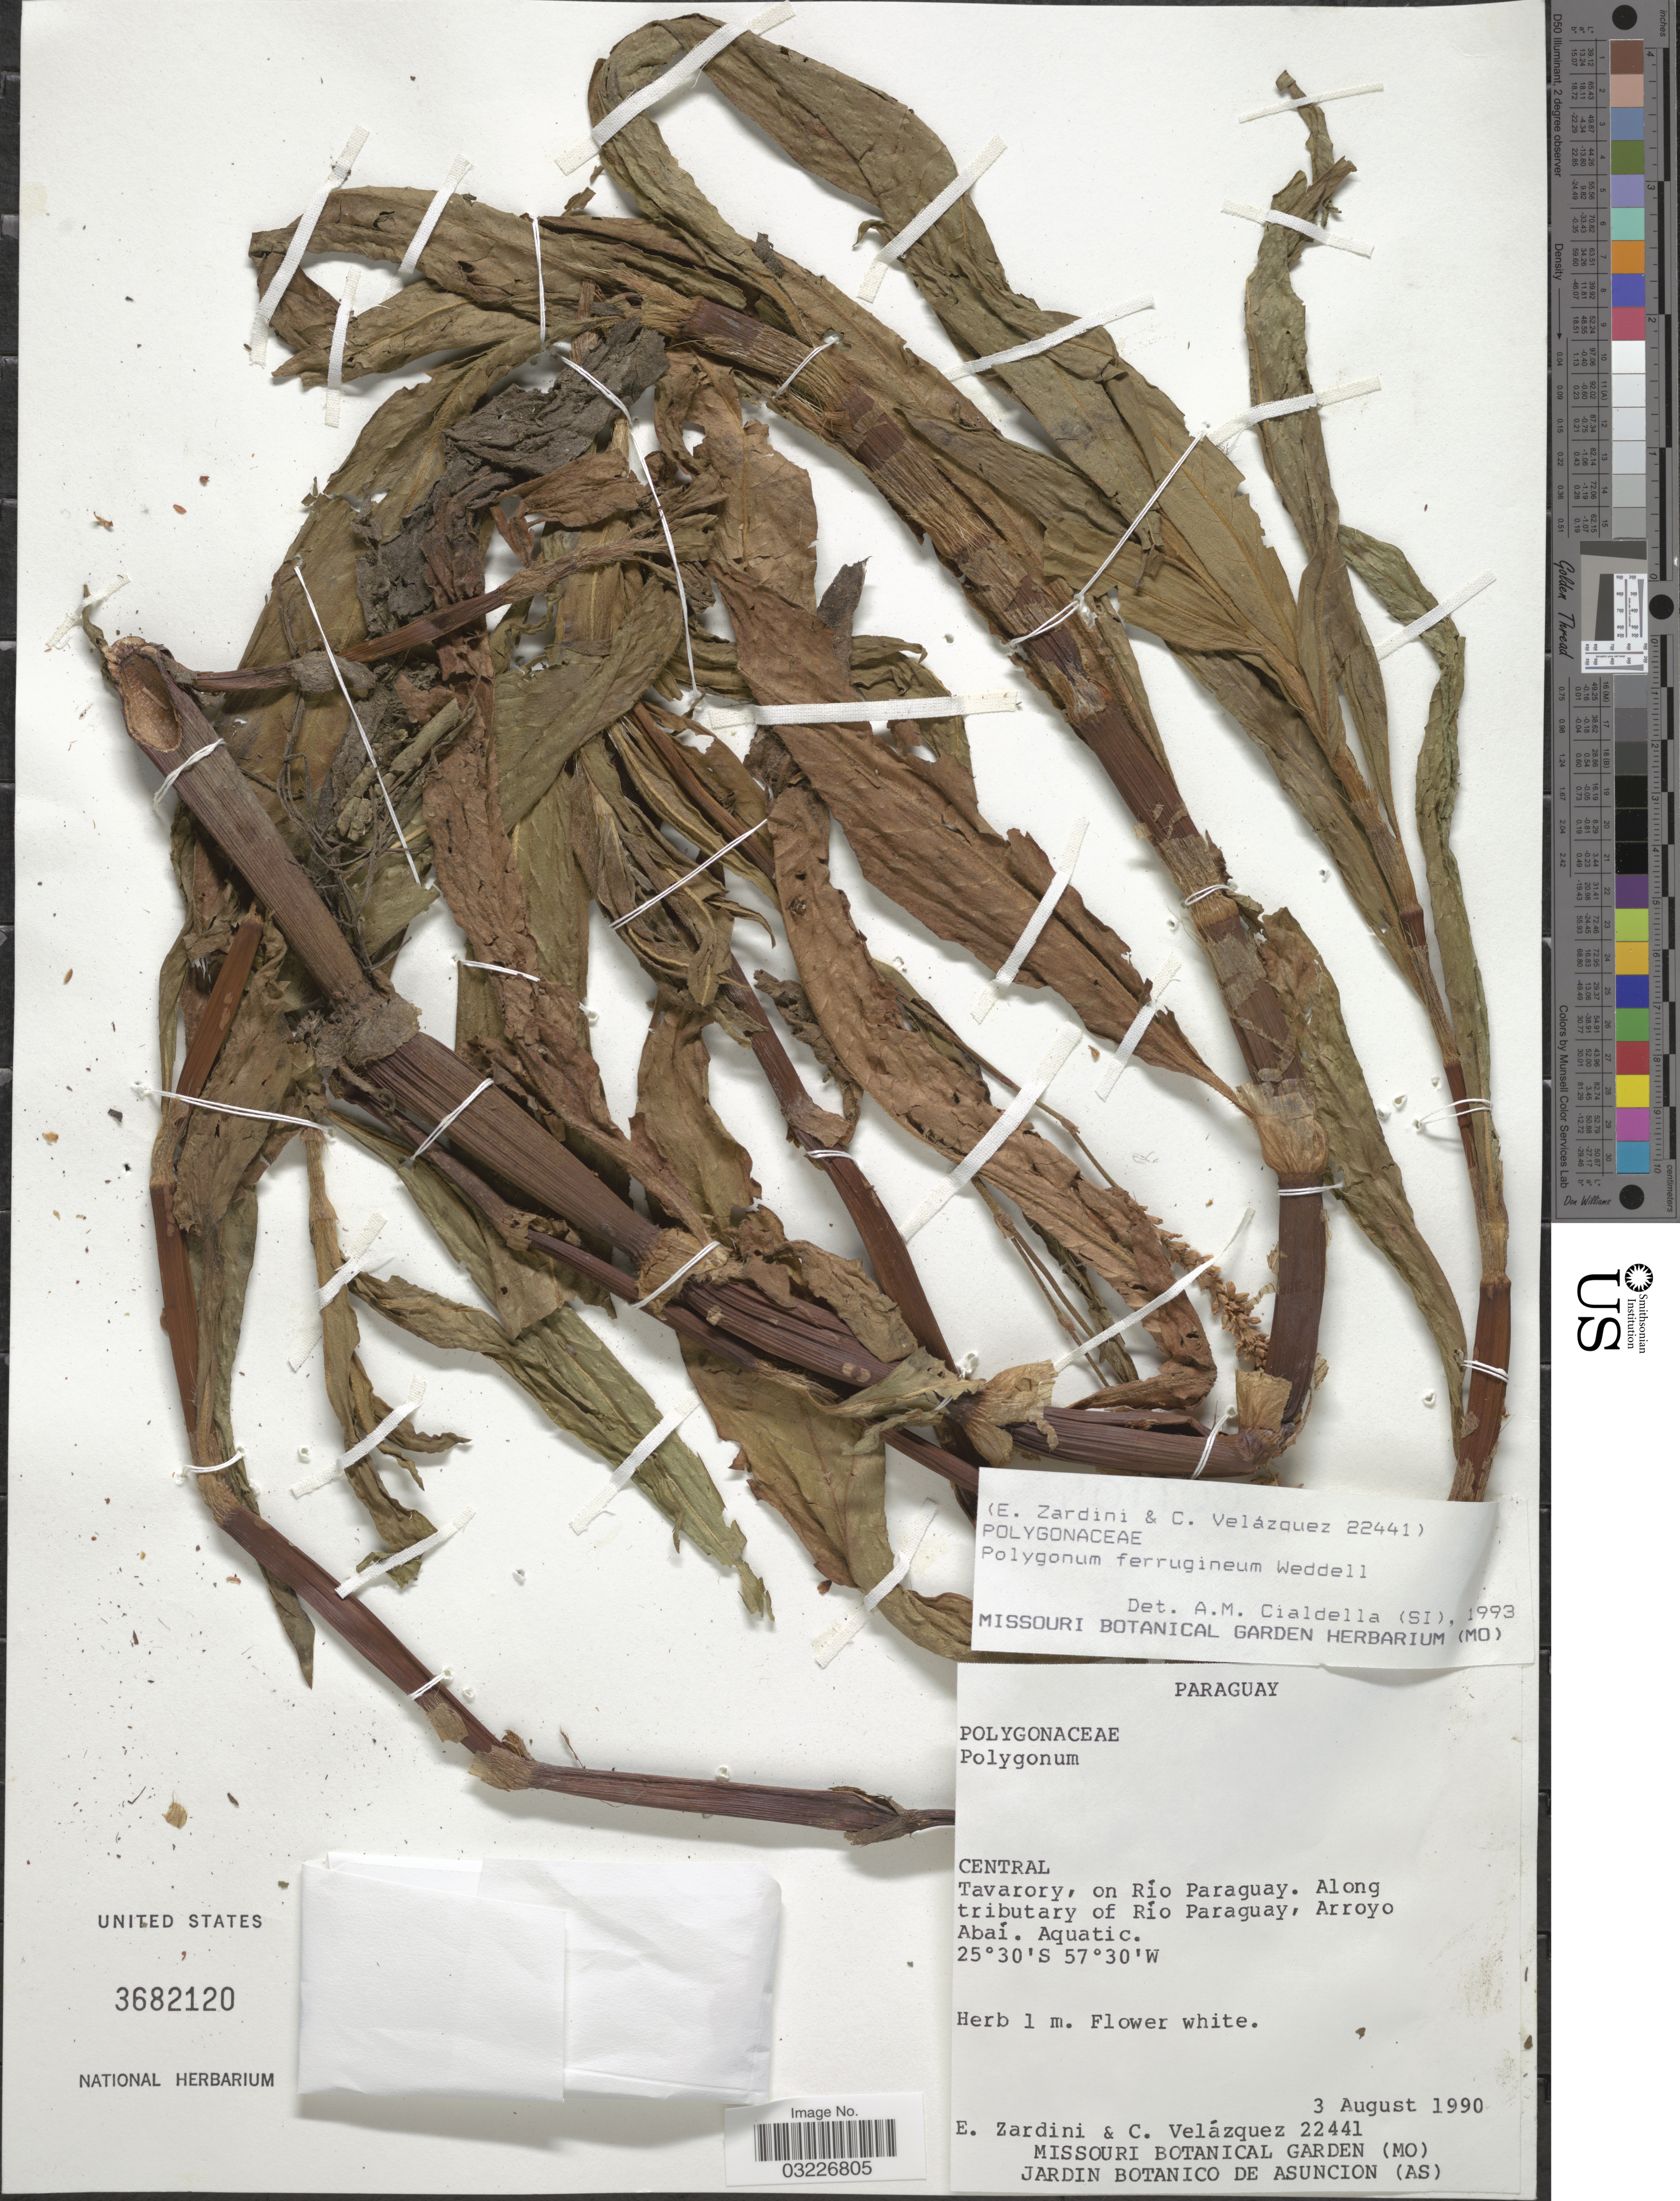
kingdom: Plantae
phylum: Tracheophyta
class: Magnoliopsida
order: Caryophyllales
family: Polygonaceae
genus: Polygonum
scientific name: Polygonum ferrugineum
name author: Wedd.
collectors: E. Zardini & C. Velázquez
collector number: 22441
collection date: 1990-08-03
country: Paraguay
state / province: Central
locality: Tavarory, on Río Paraguay. Along tributary of Río Paraguay, Arroyo Abaí.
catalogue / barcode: US 3682120